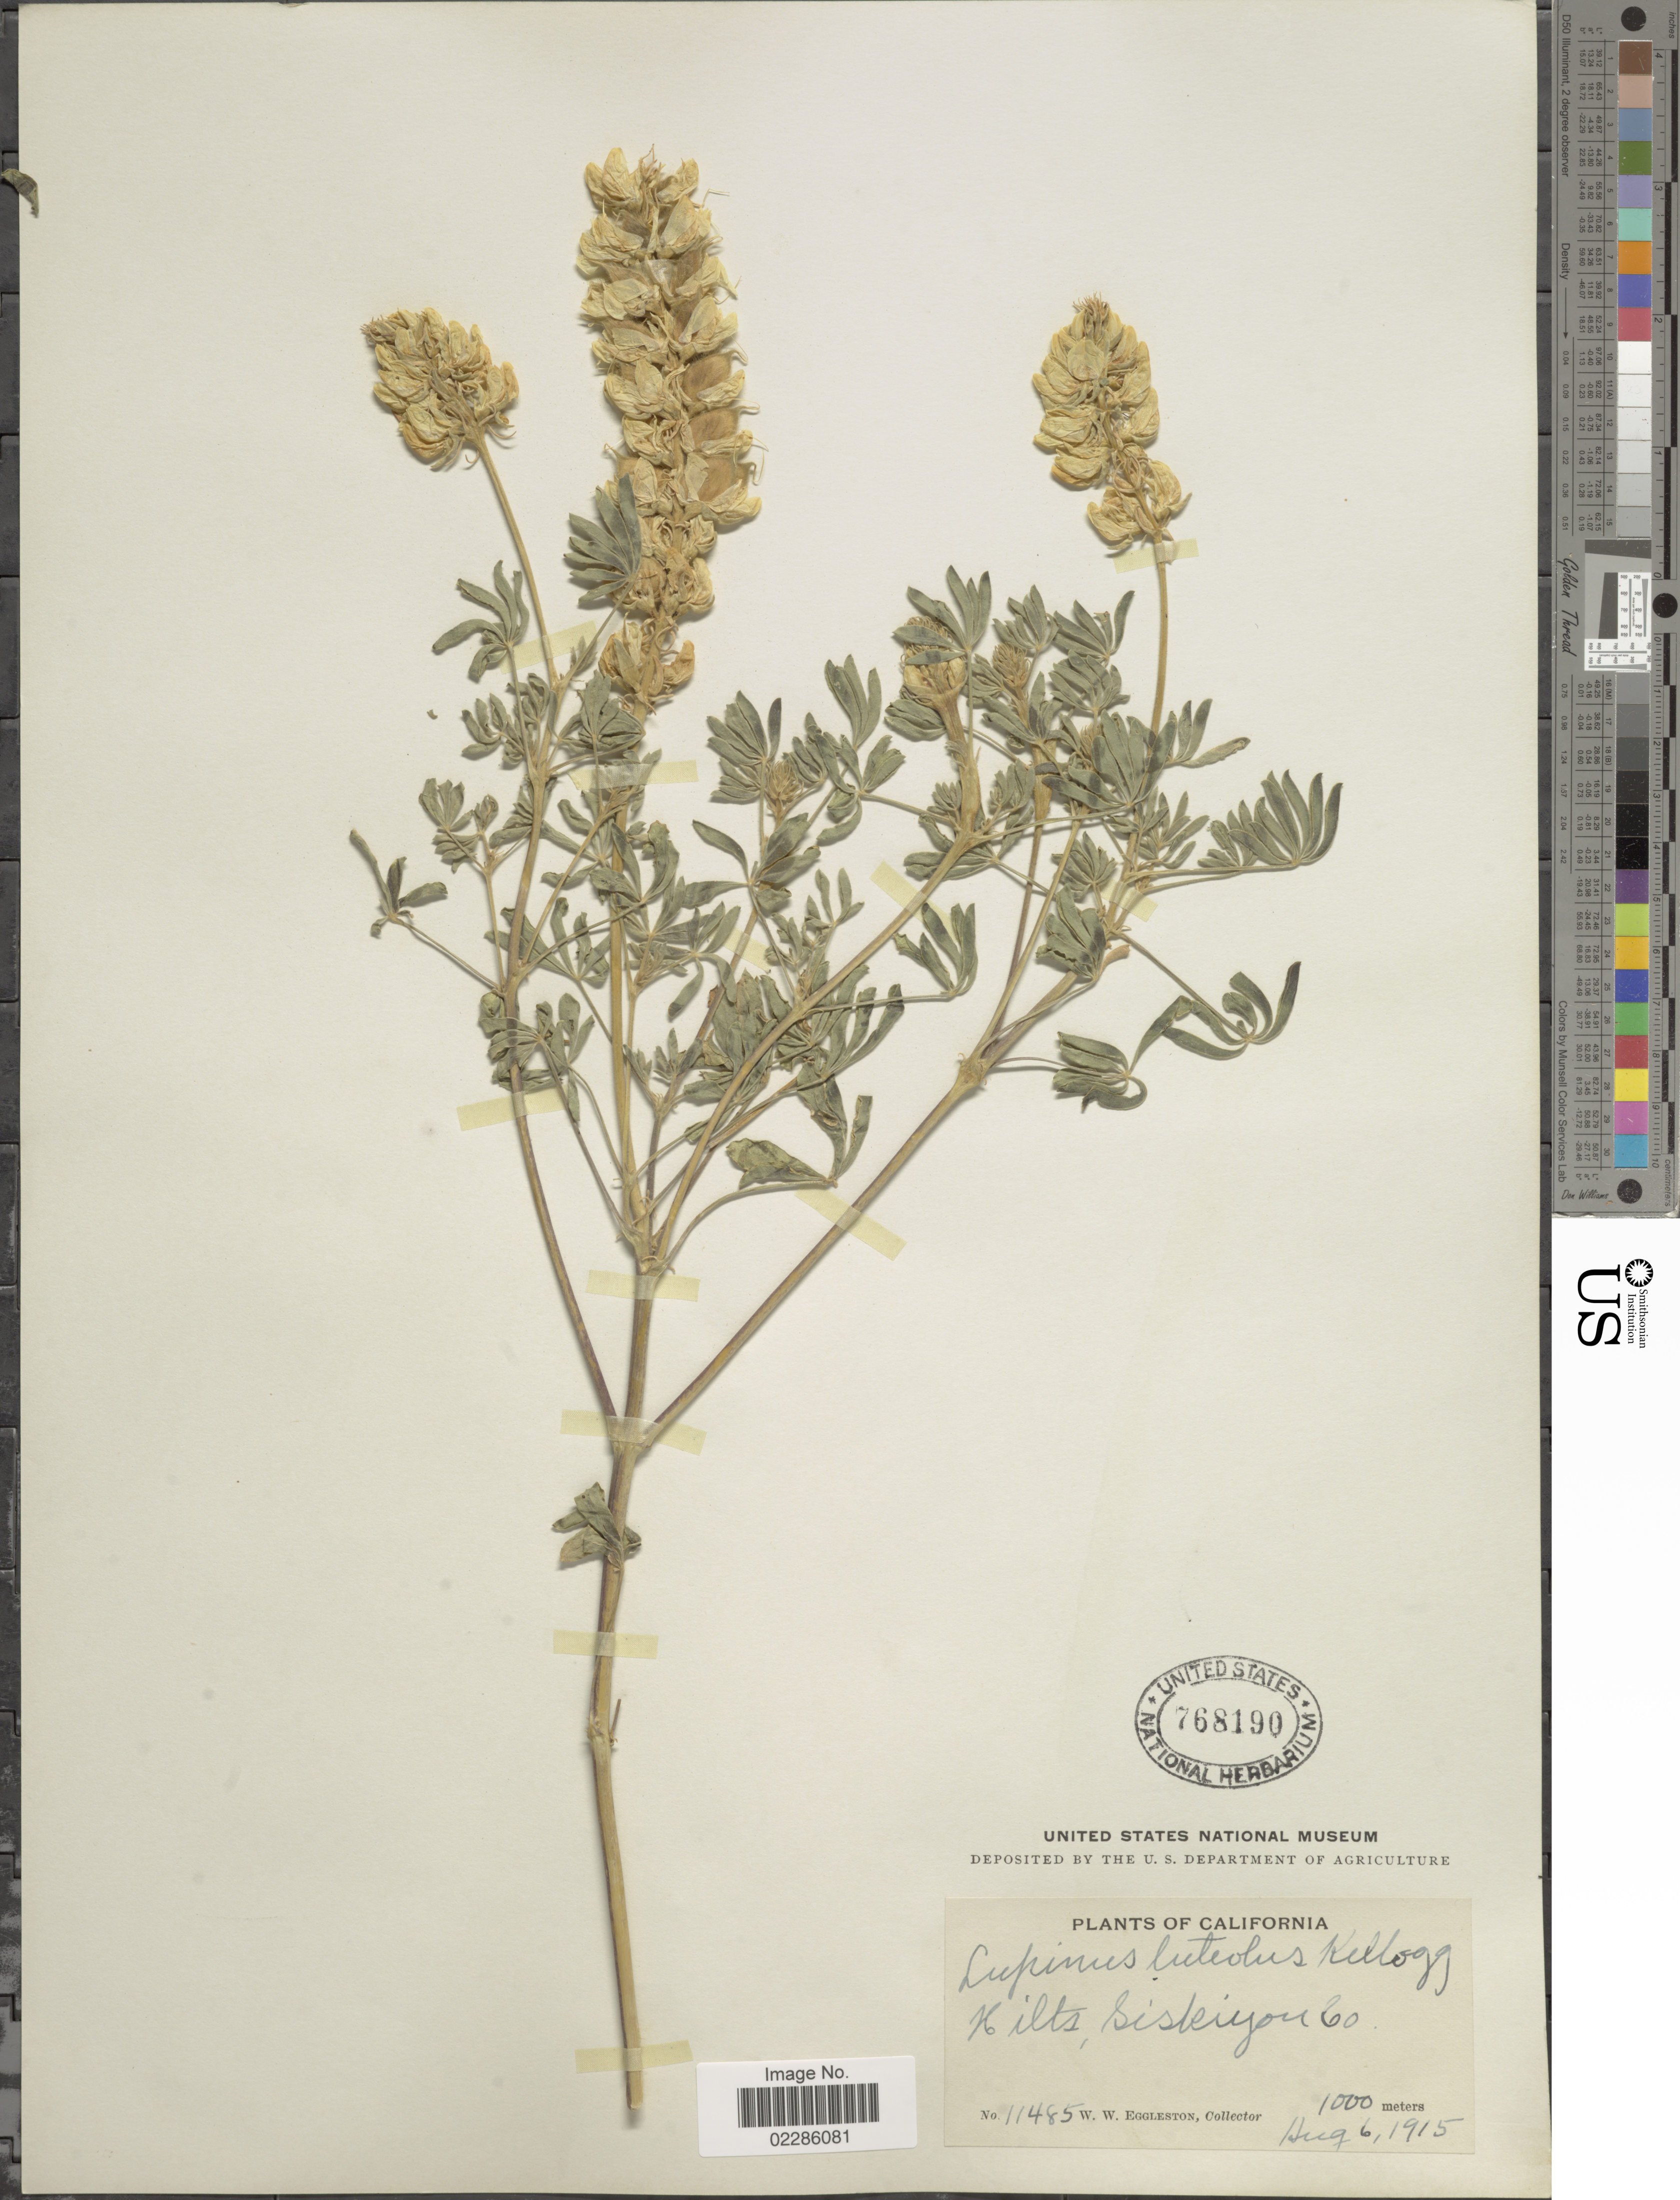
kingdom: Plantae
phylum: Tracheophyta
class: Magnoliopsida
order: Fabales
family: Fabaceae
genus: Lupinus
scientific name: Lupinus luteolus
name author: Kellogg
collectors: W. W. Eggleston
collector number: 11485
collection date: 1915-08-06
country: United States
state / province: California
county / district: Siskiyou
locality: Hills, Siskiyou Co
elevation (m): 1000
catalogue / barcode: US 768190